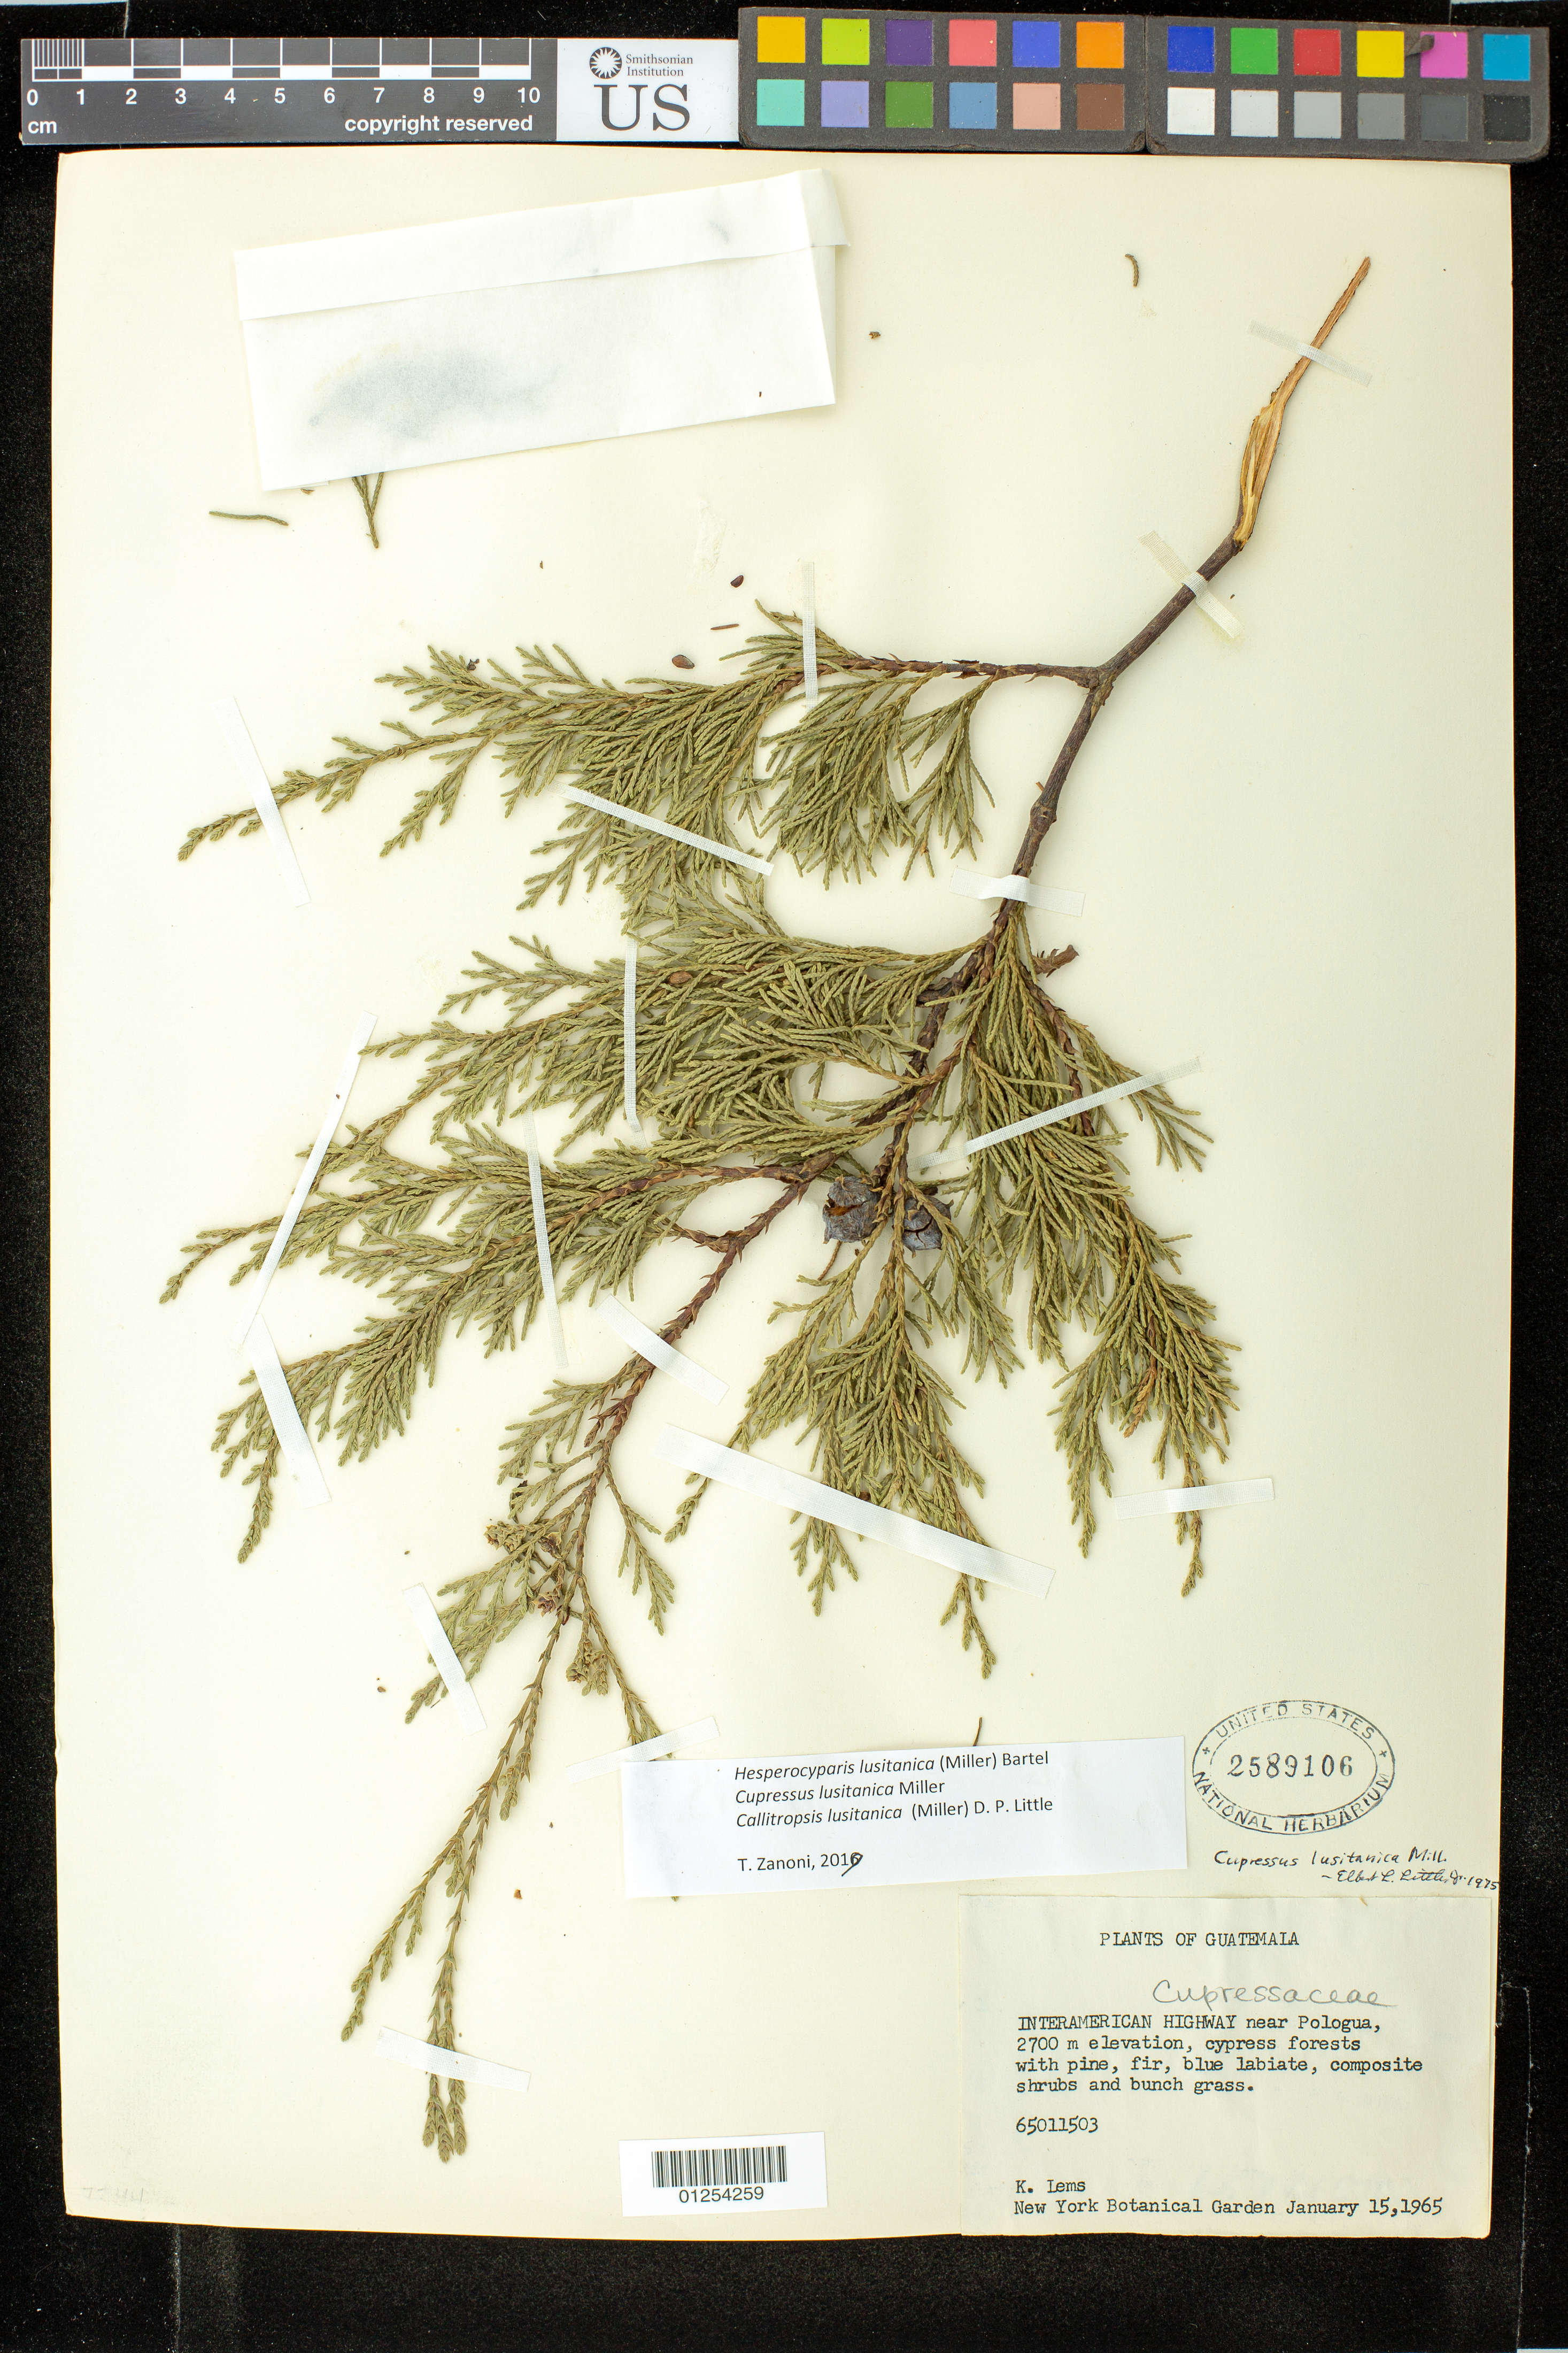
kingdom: Plantae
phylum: Tracheophyta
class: Pinopsida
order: Pinales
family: Cupressaceae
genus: Hesperocyparis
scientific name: Hesperocyparis lusitanica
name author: (Miller) Bartel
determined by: Zanoni, T. A., (NY), New York Botanical Garden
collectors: K. Lems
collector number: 65011503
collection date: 1965-01-15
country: Guatemala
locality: Interamerican Highway near Pologua.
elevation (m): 2700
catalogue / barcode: US 2589106